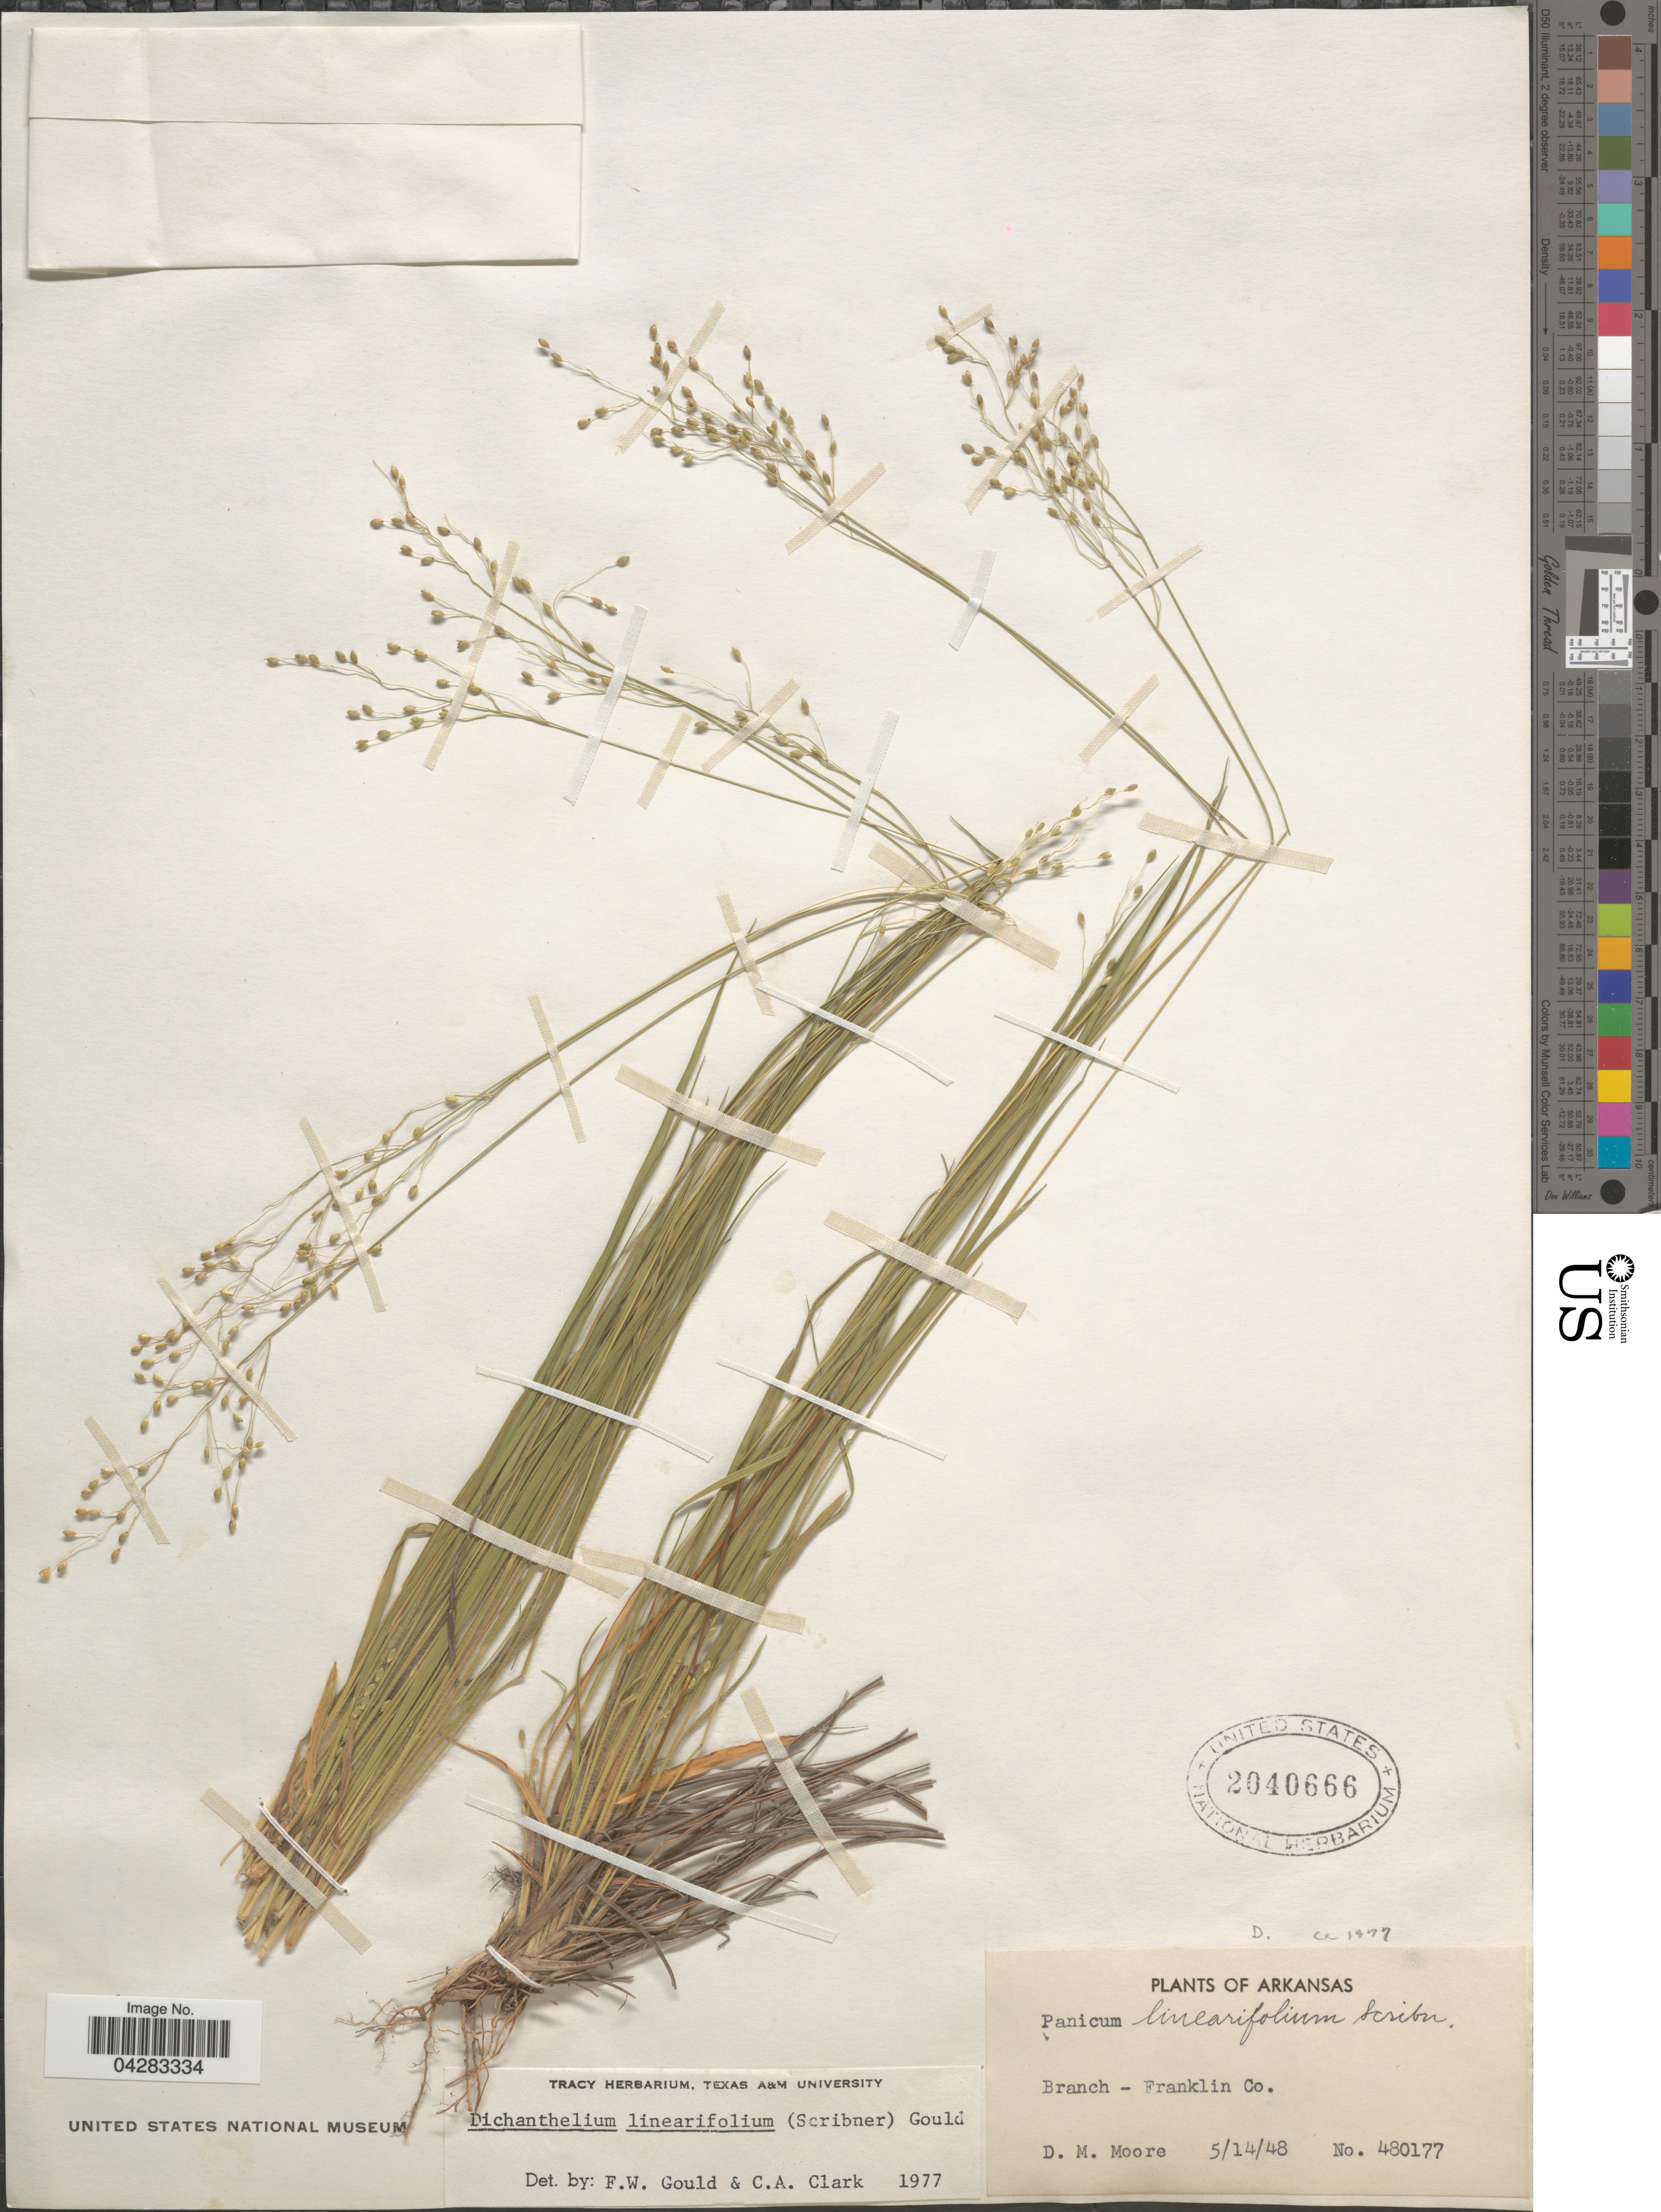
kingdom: Plantae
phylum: Tracheophyta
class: Liliopsida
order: Poales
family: Poaceae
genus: Dichanthelium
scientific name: Dichanthelium linearifolium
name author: (Scribn.) Gould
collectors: D. Moore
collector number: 480177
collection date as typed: Transcribed d/m/y: 14/5/48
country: United States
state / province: Arkansas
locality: Branch - Franklin Co.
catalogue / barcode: US 2040666